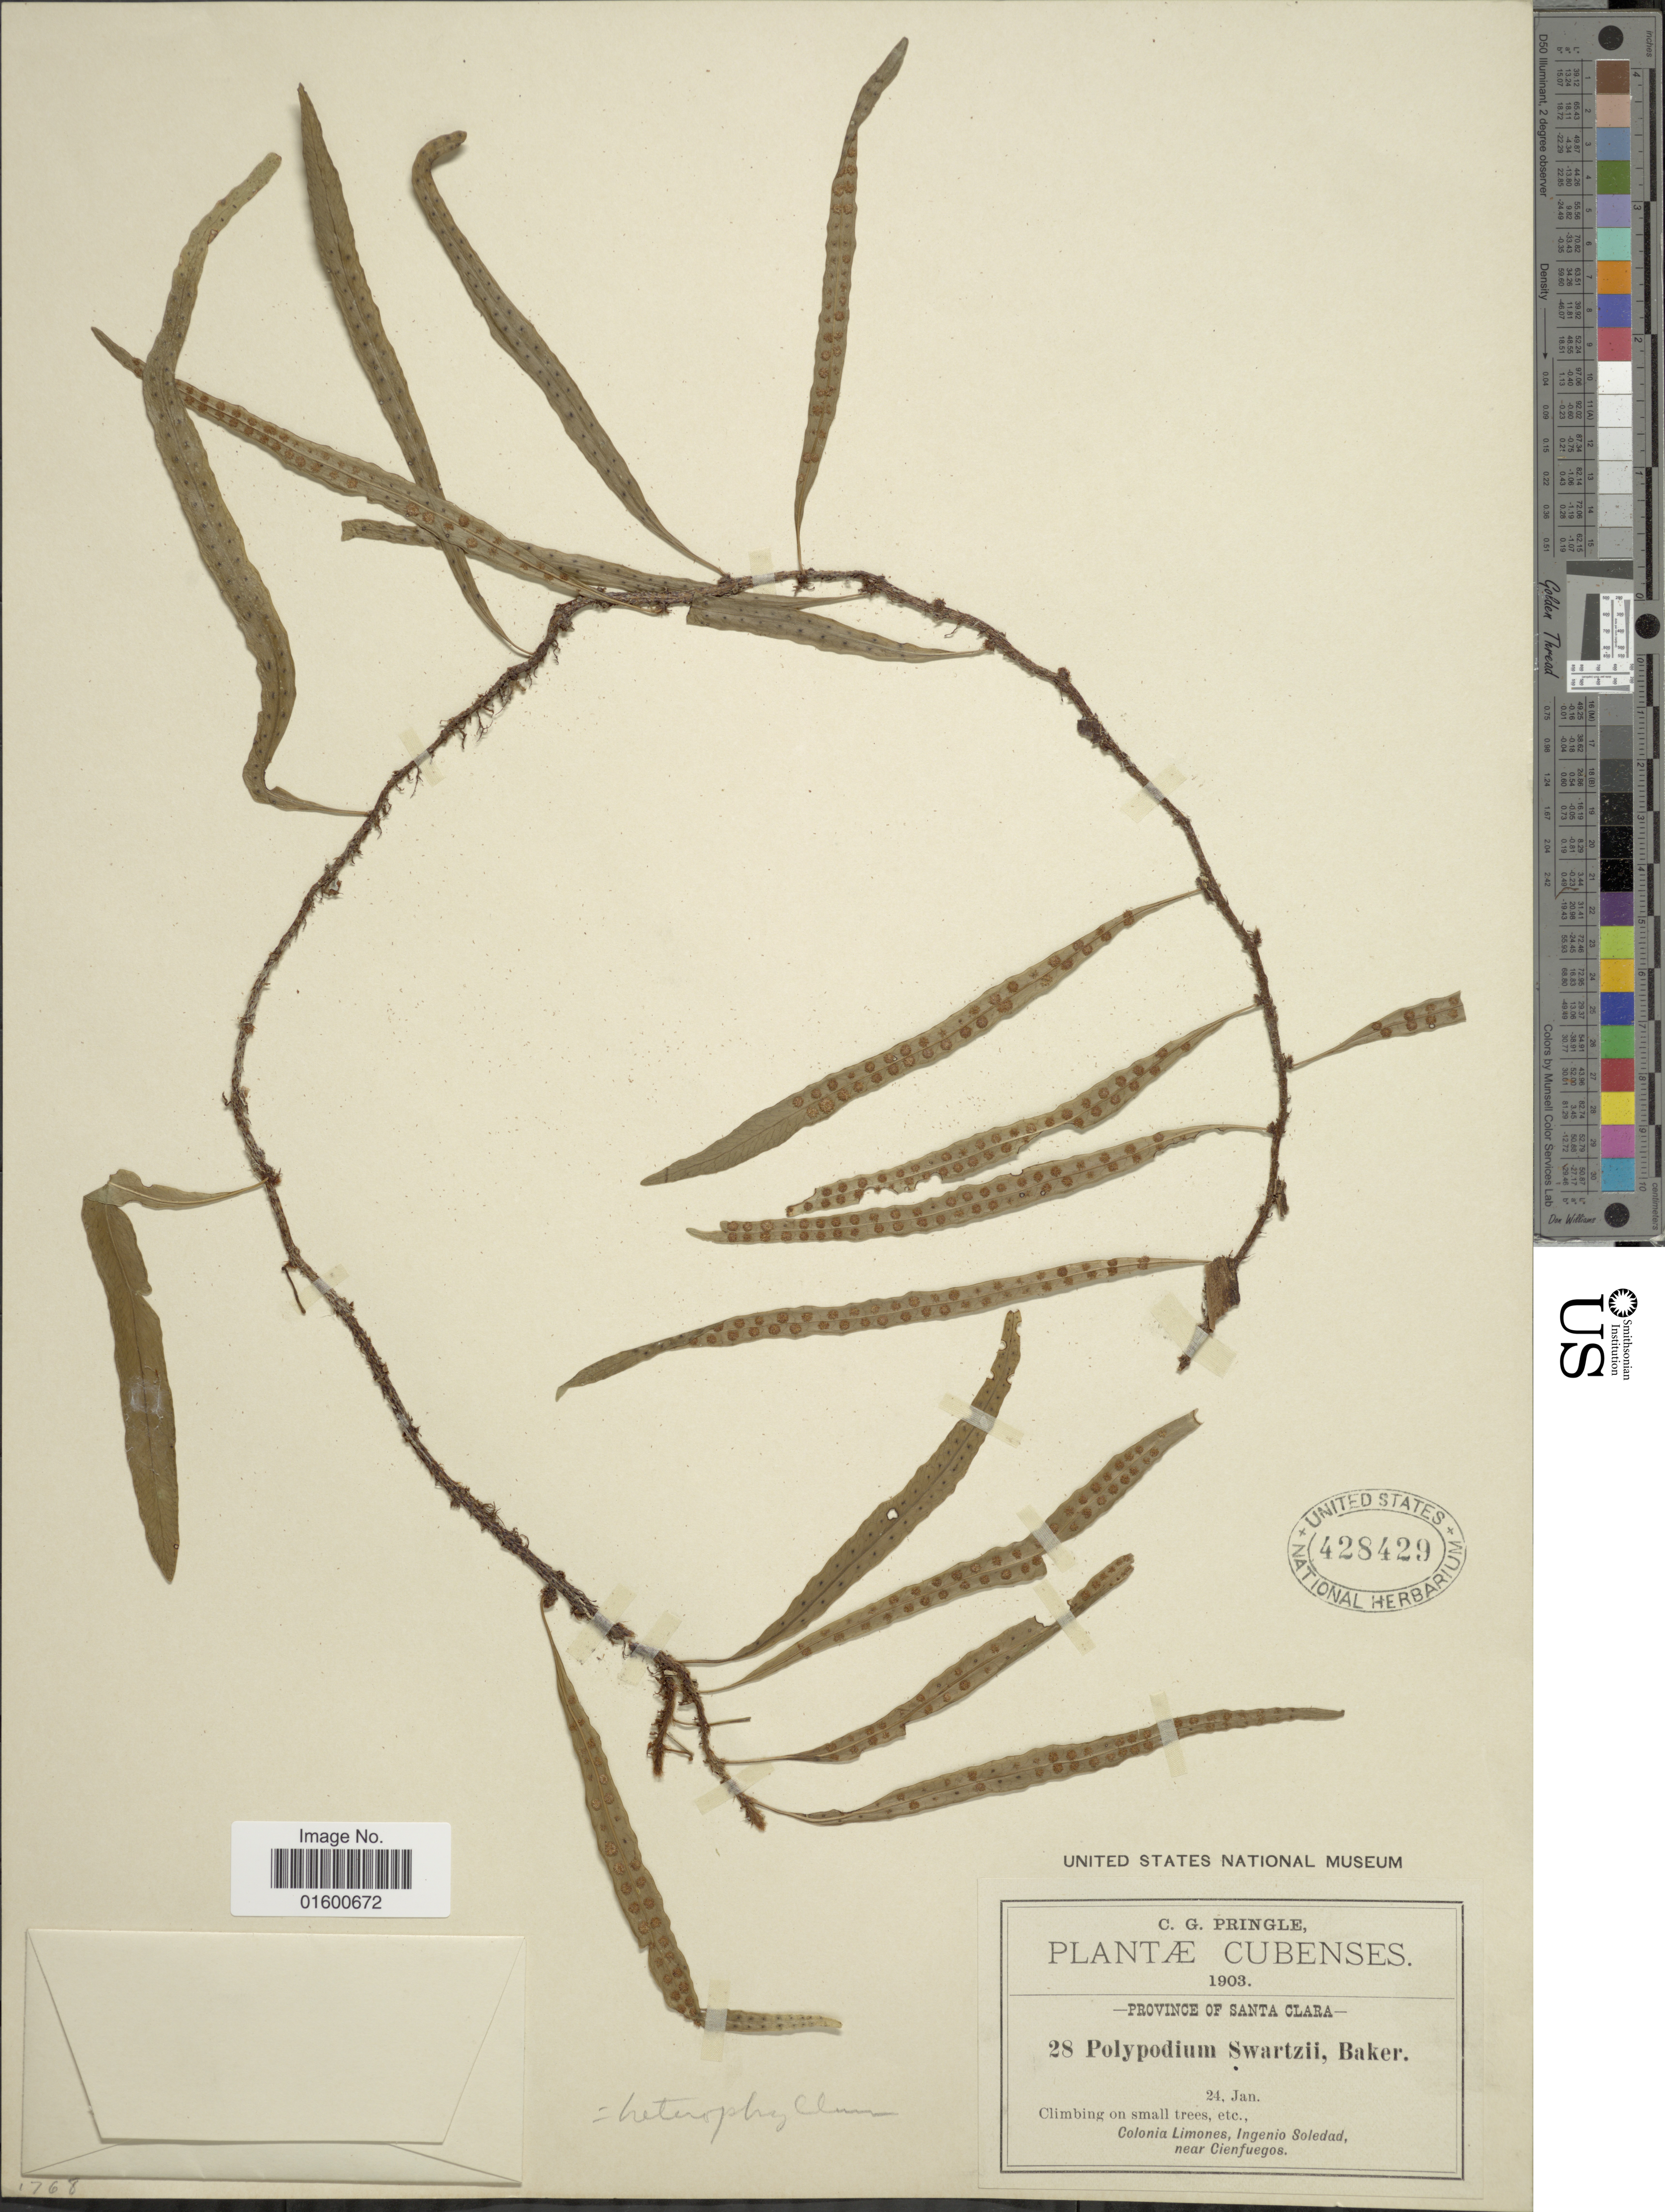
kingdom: Plantae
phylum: Tracheophyta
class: Polypodiopsida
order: Polypodiales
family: Polypodiaceae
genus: Microgramma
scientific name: Microgramma heterophylla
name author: (L.) Wherry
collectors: C. G. Pringle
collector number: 28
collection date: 1903-01-24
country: Cuba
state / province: Las Villas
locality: Cubenses, Province of Santa Clara, Colonia Limones, ingenio Soledad, near Cienfuegos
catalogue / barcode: US 428429